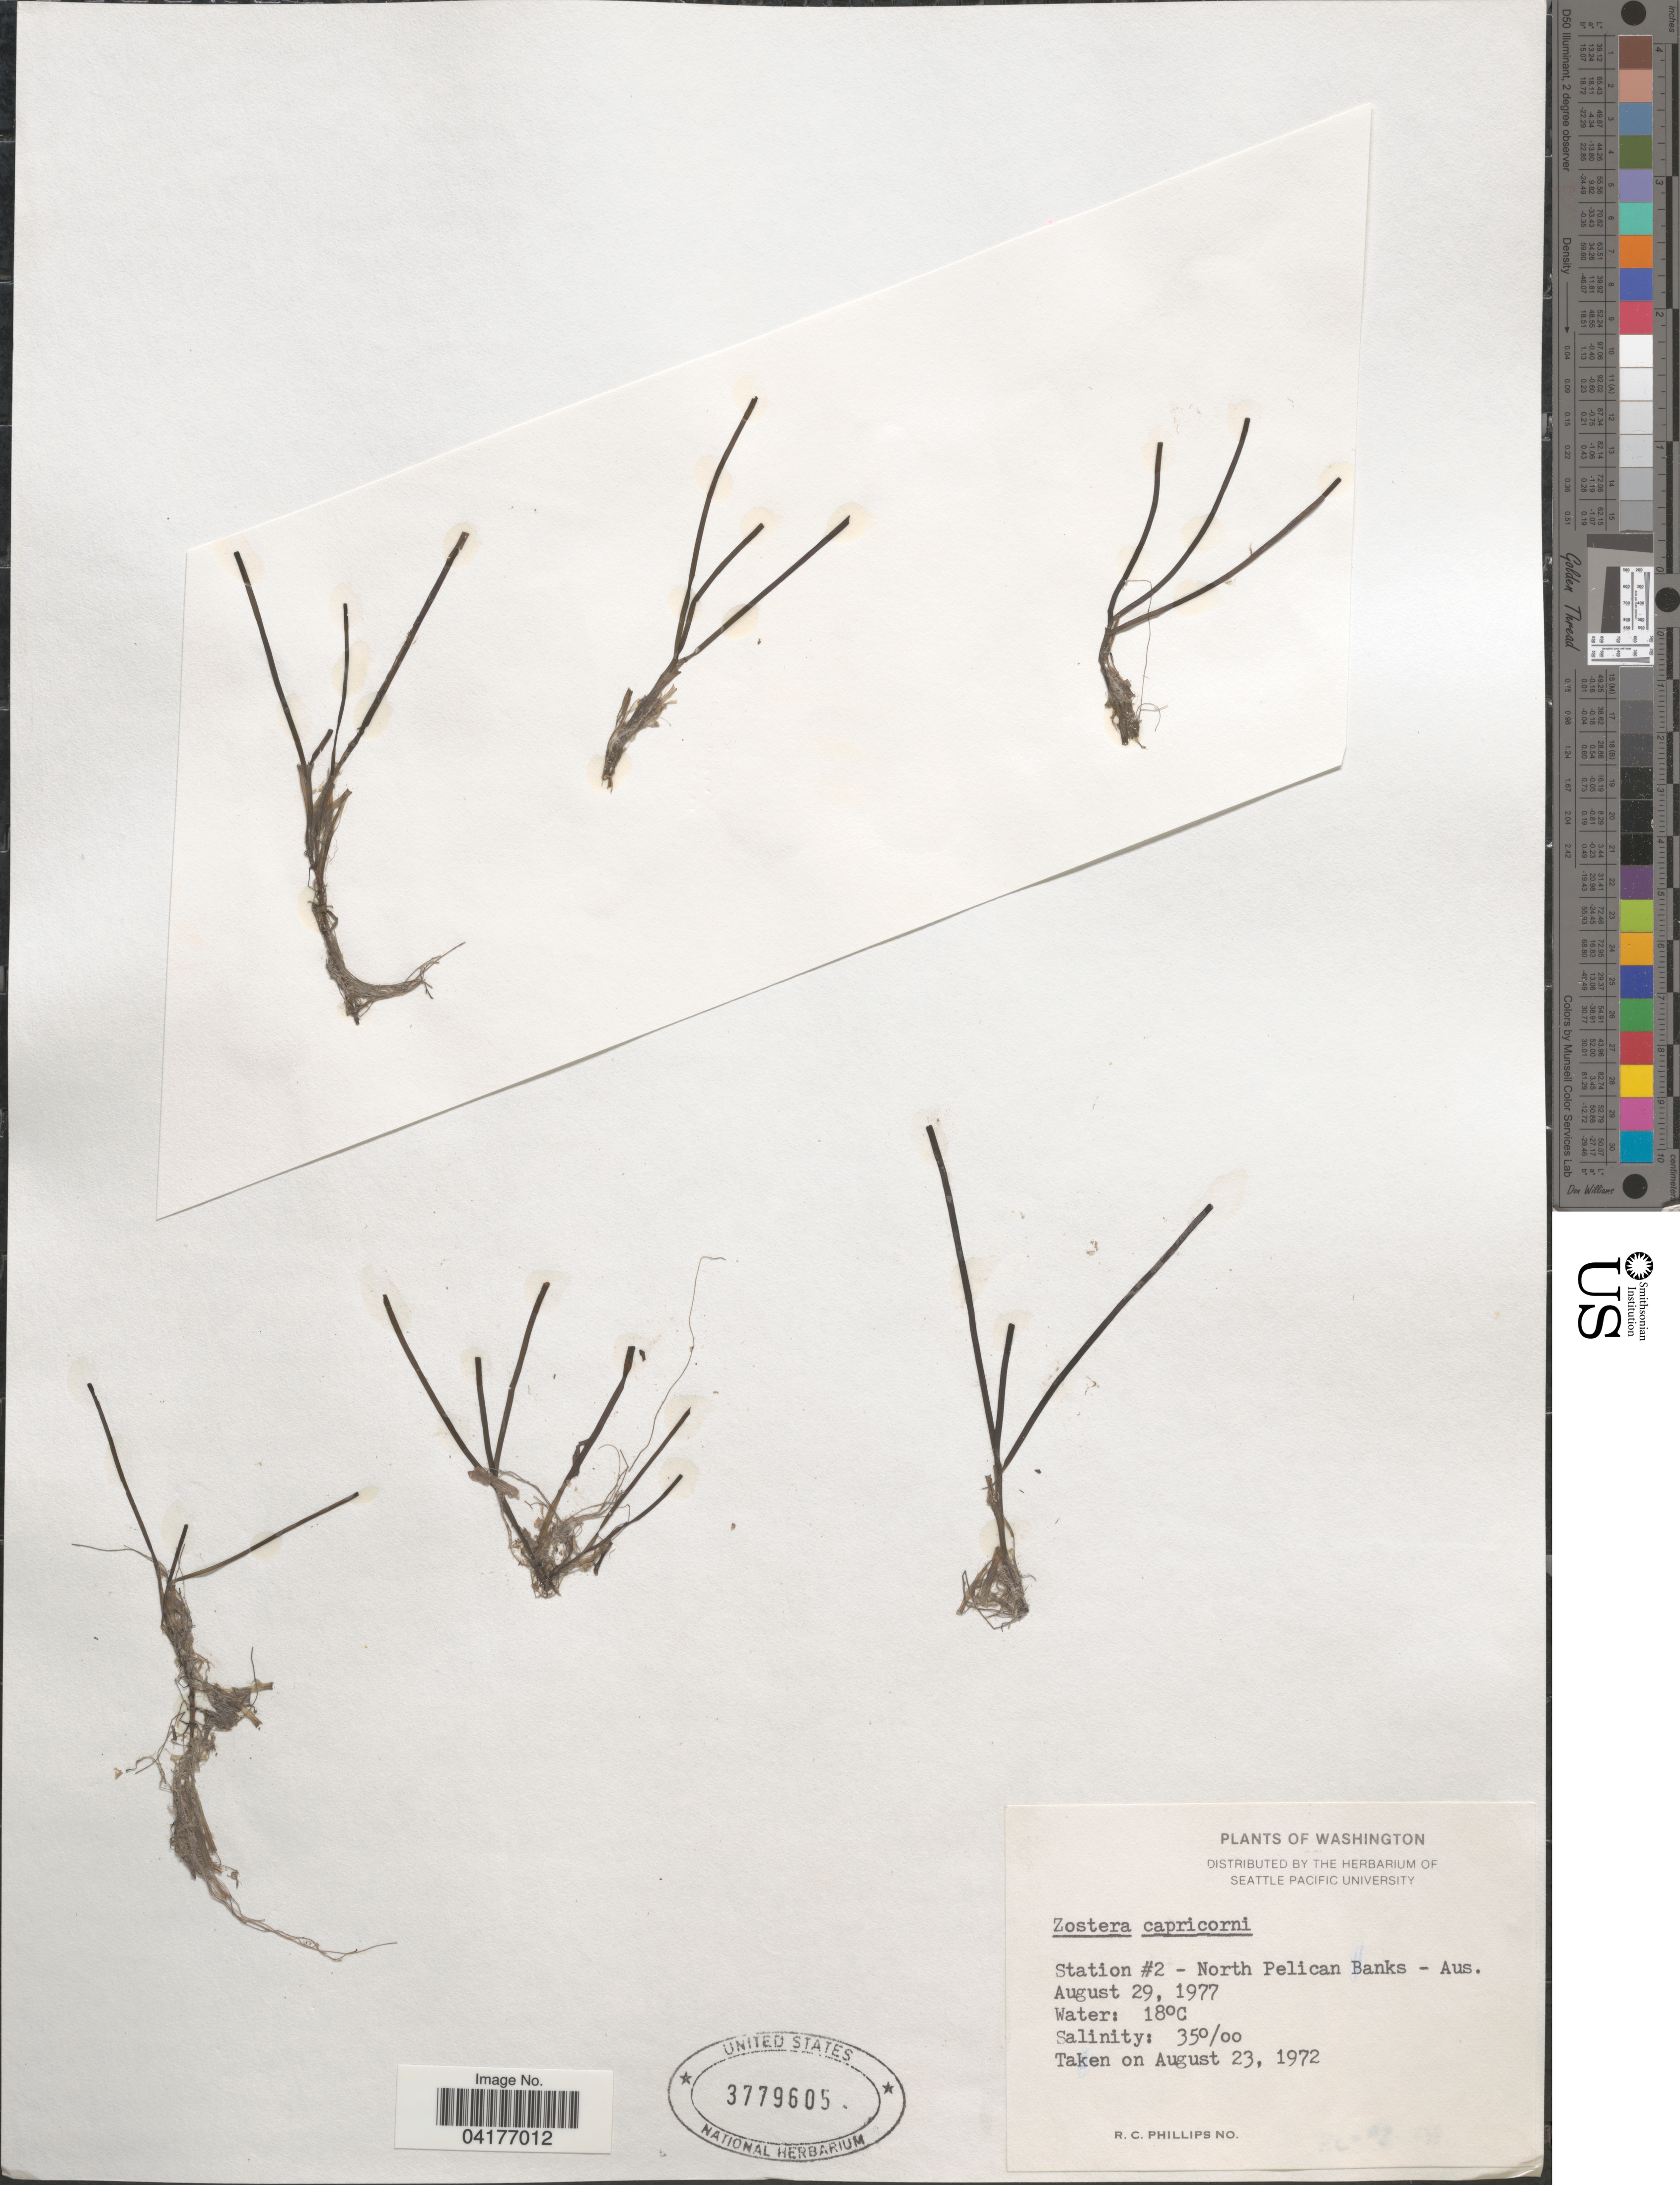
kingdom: Plantae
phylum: Tracheophyta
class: Liliopsida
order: Alismatales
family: Zosteraceae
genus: Zostera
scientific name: Zostera capricorni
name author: Asch.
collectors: R. C. Phillips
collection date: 1977-08-29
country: Australia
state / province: Queensland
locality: Station #2 - North Pelican Banks.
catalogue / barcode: US 3779605